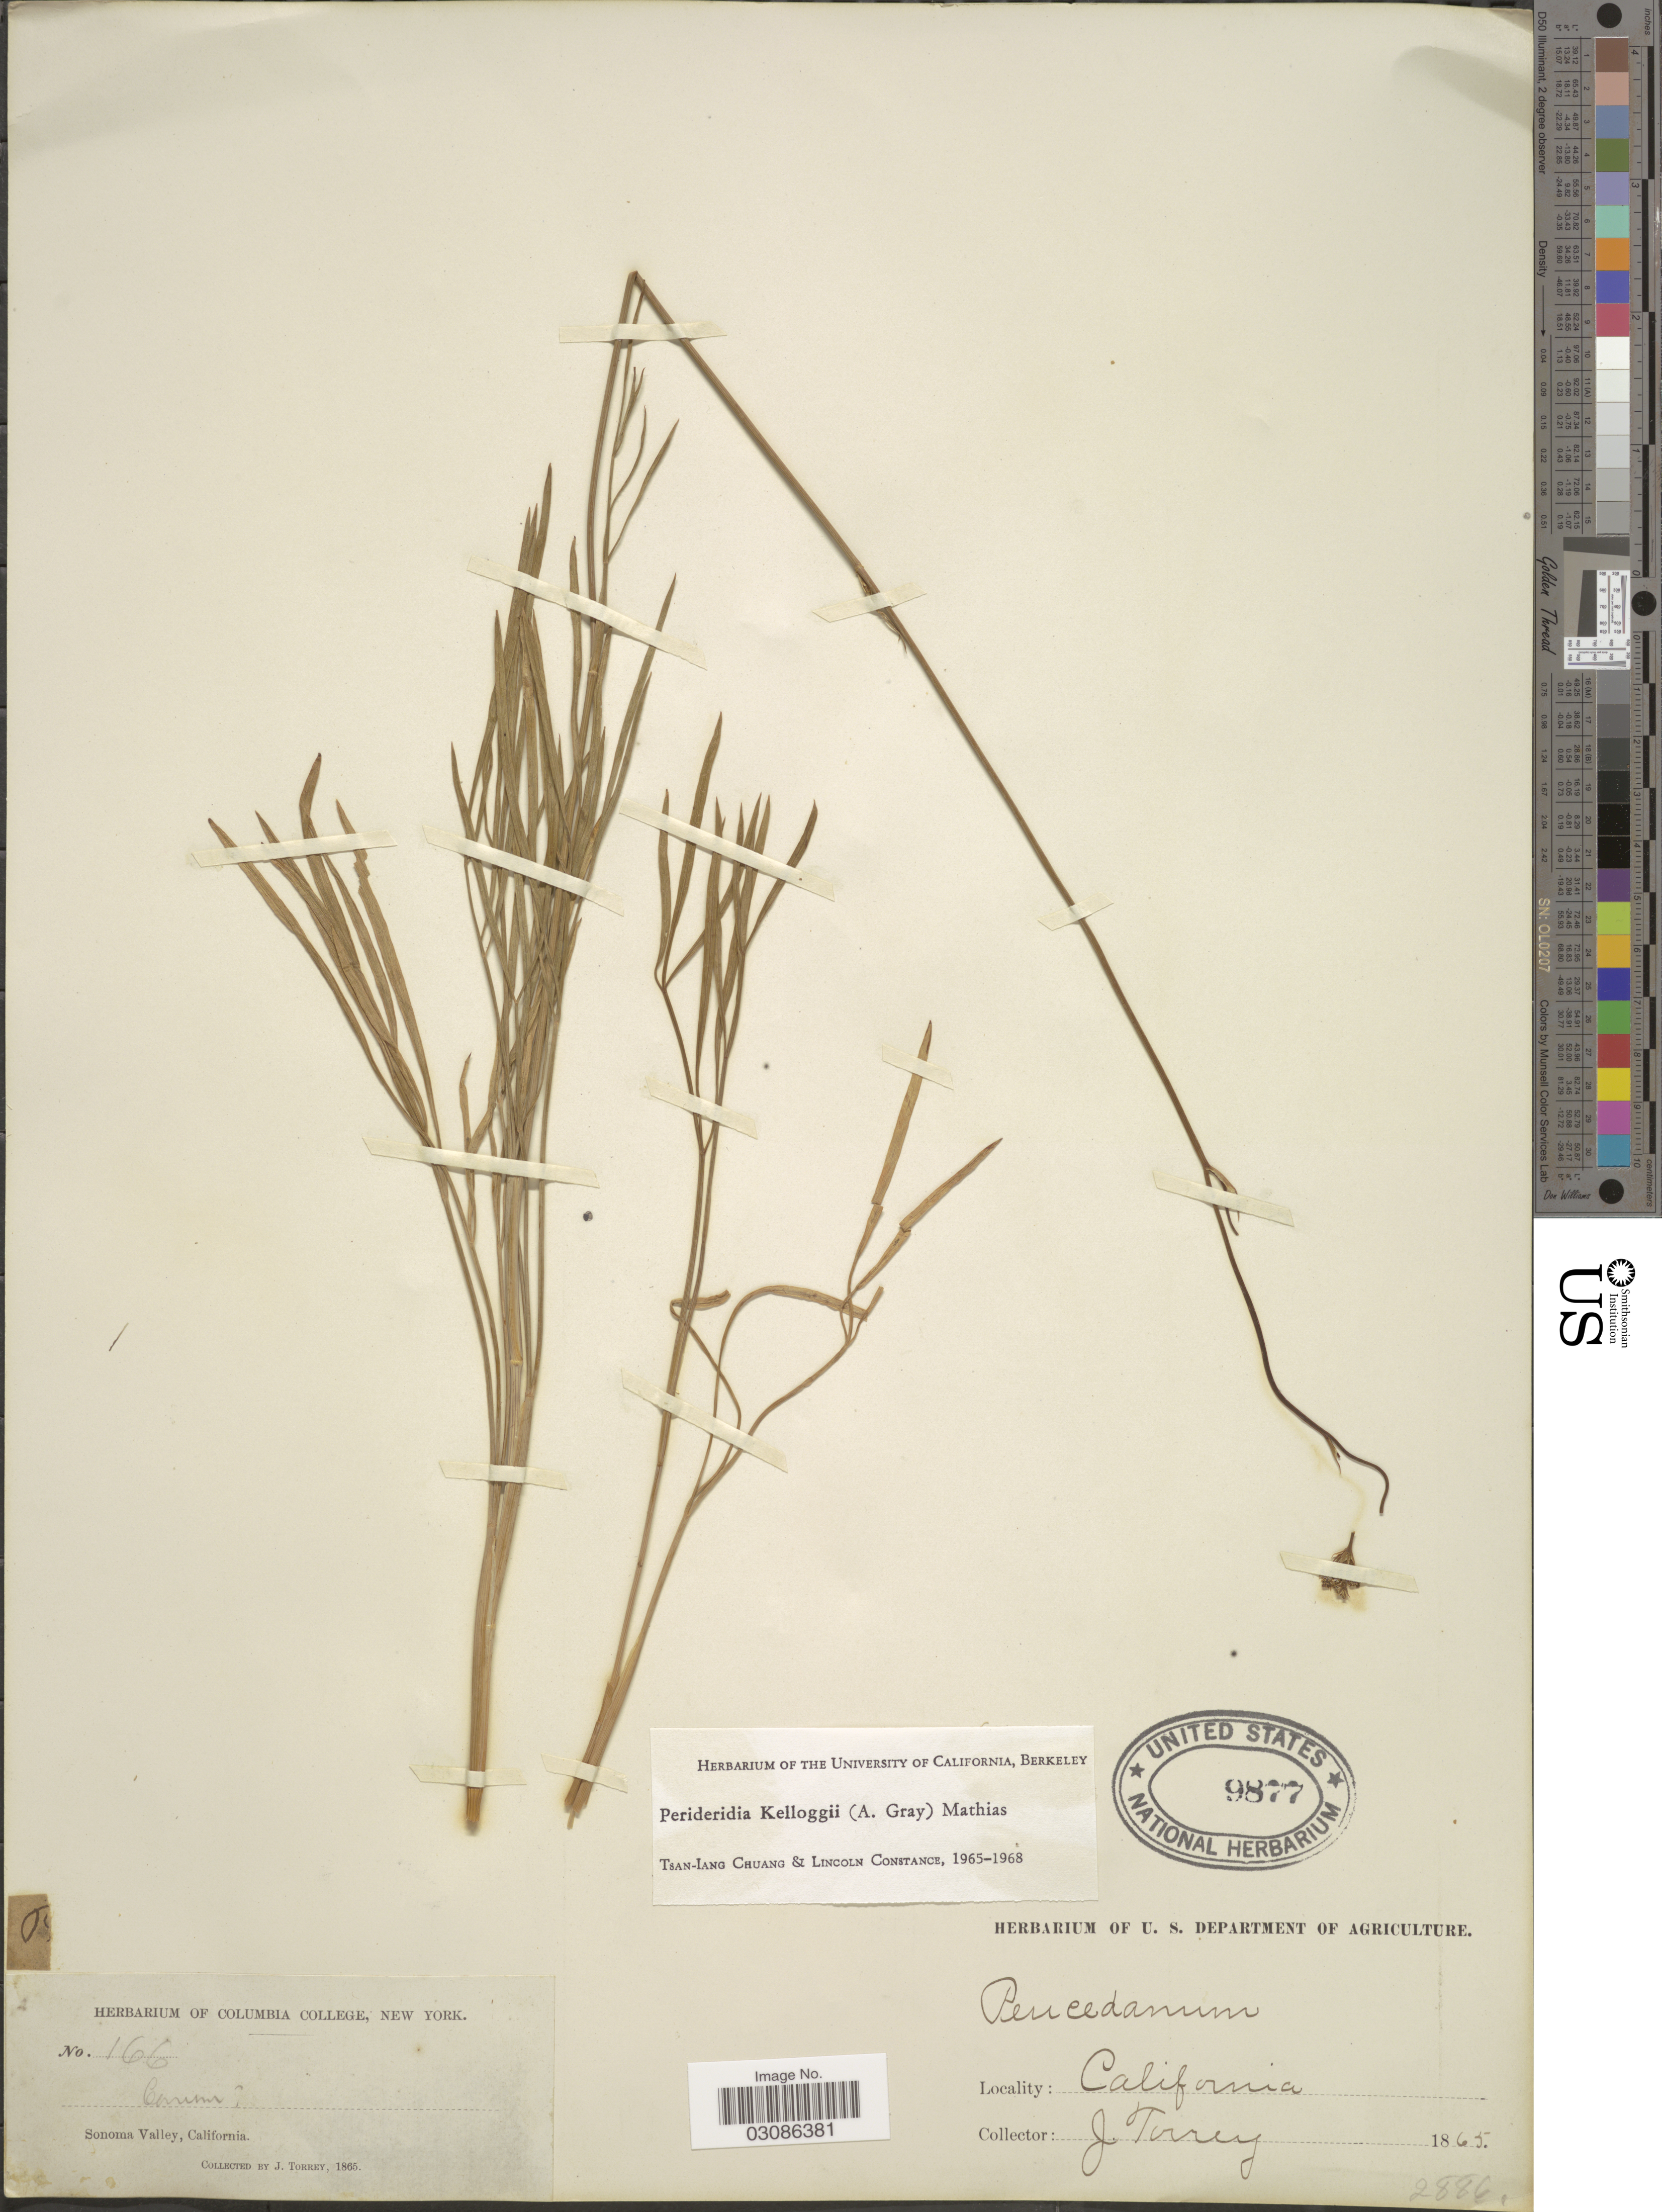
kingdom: Plantae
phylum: Tracheophyta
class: Magnoliopsida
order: Apiales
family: Apiaceae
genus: Perideridia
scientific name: Perideridia kelloggii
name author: (A. Gray) Mathias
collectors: J. Torrey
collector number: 166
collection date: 1865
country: United States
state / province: California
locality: Sonoma Valley, California.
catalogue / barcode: US 9877